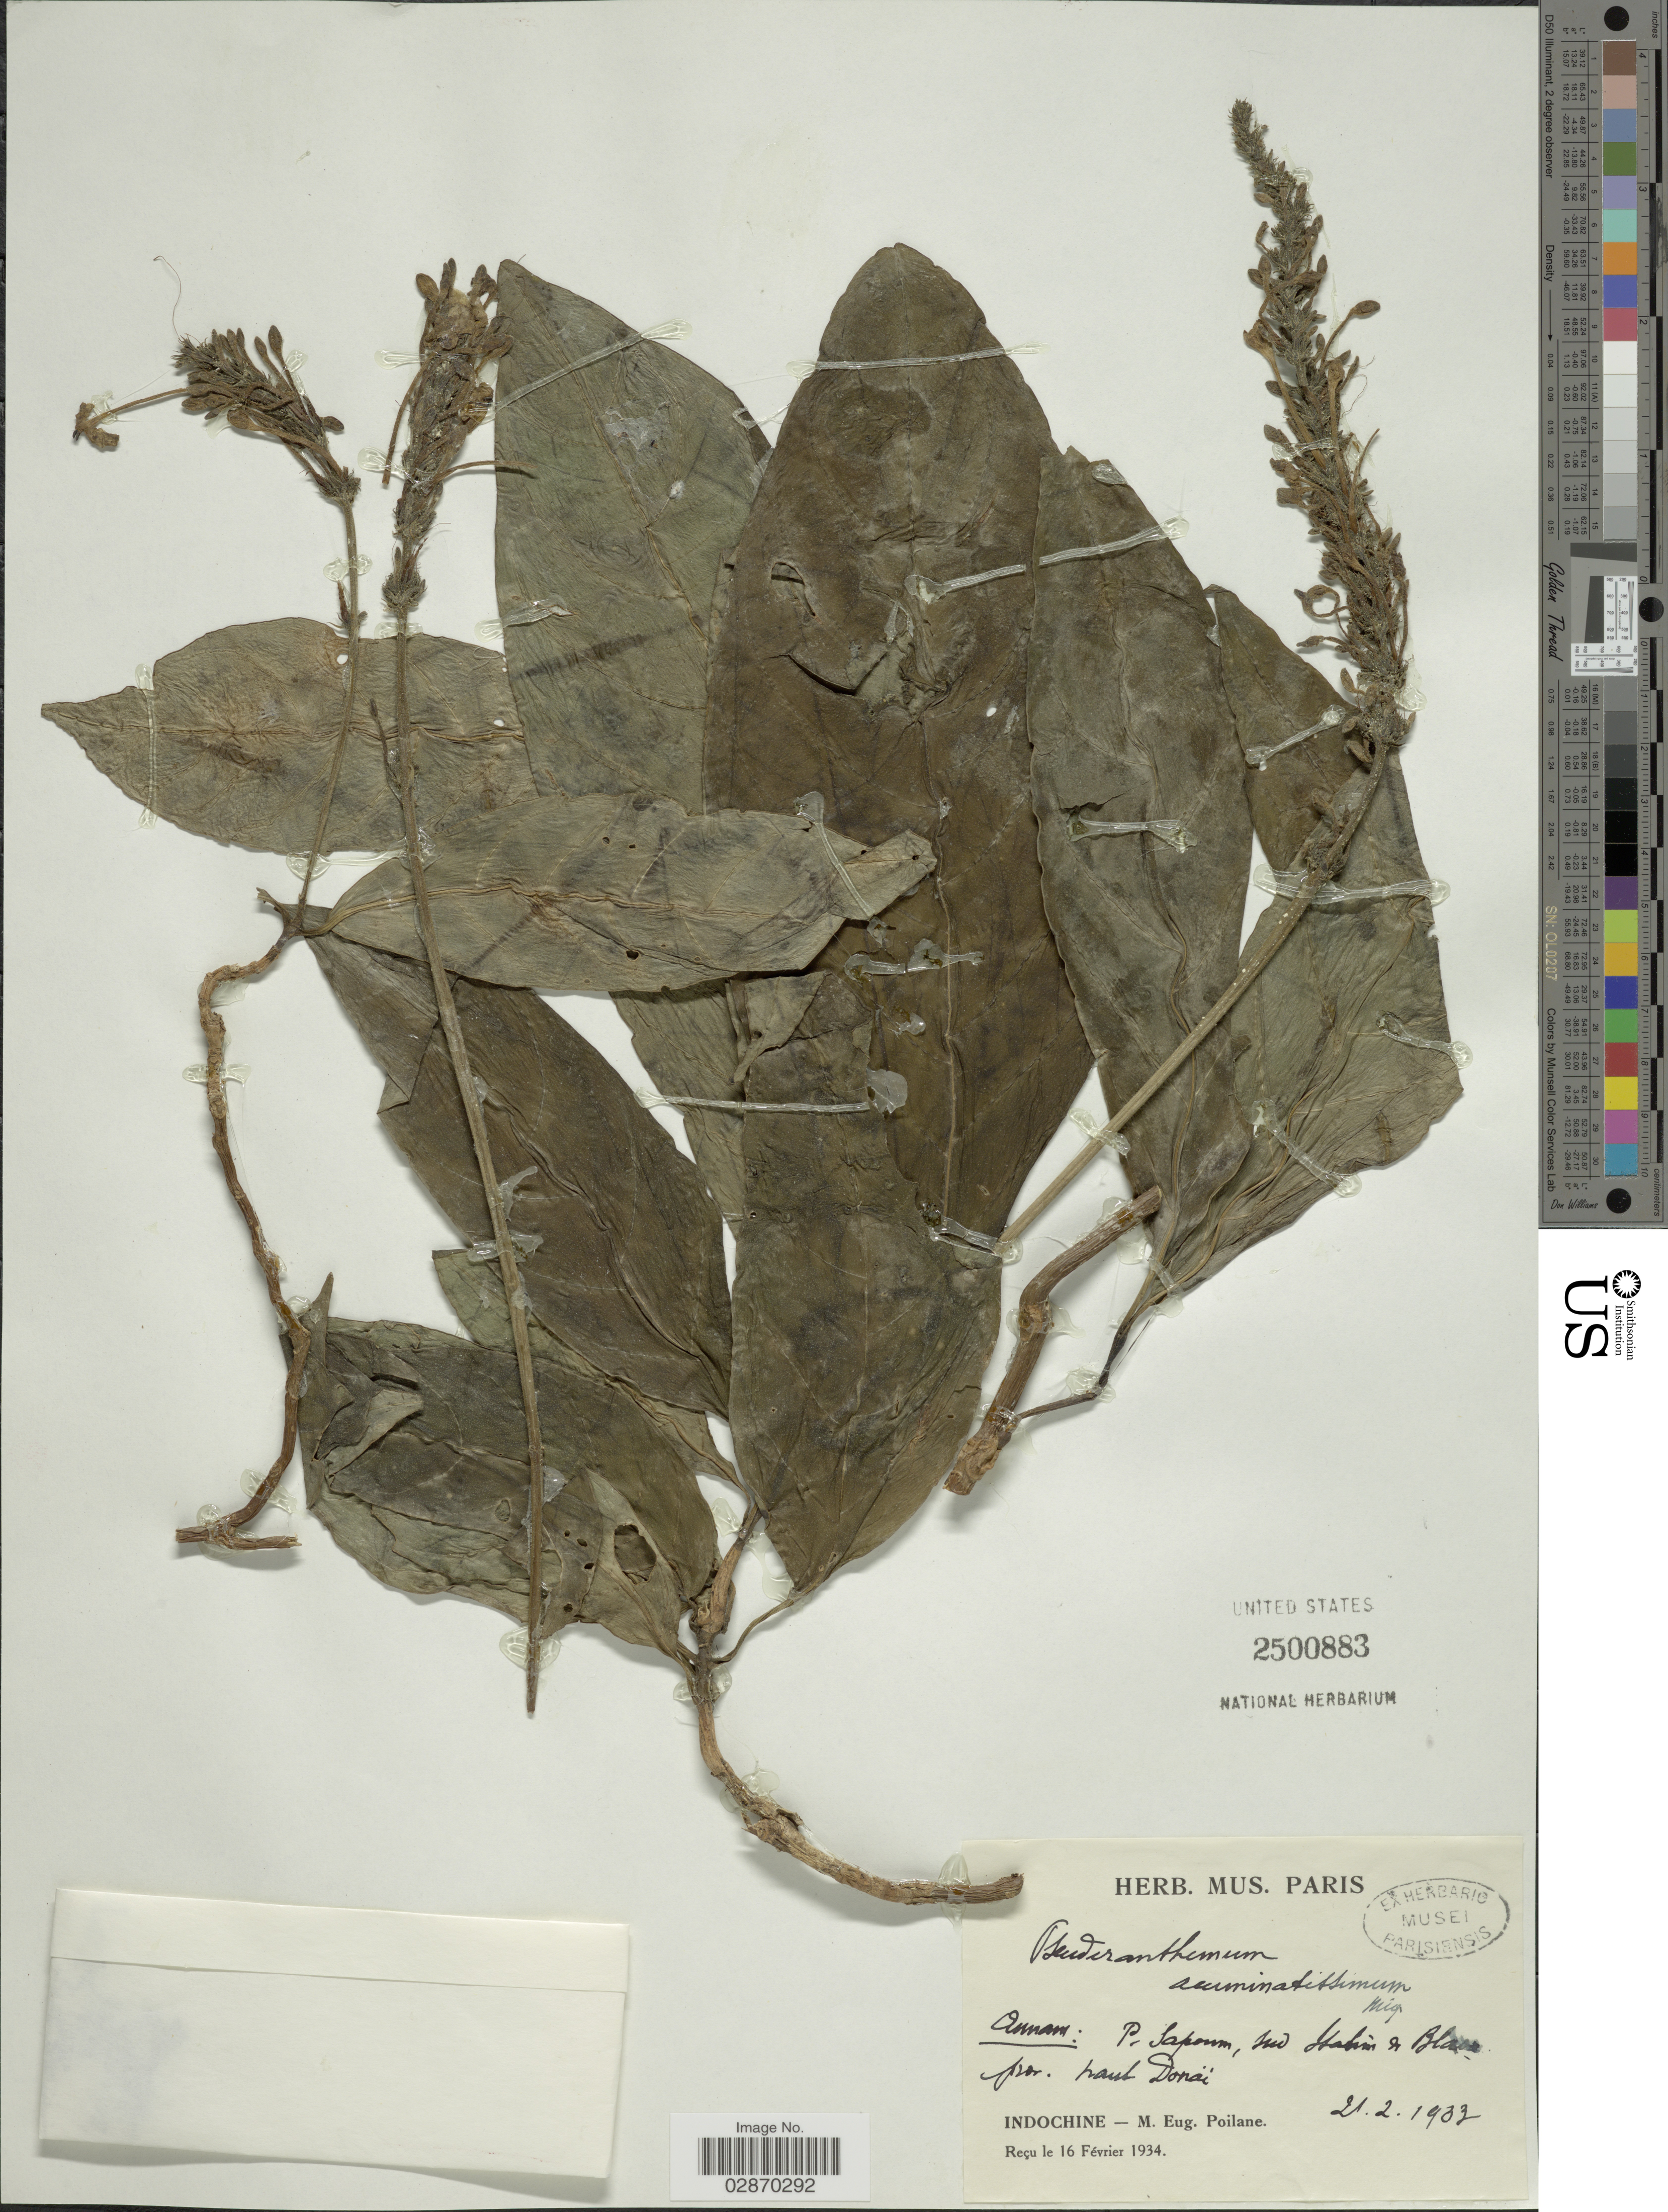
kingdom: Plantae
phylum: Tracheophyta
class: Magnoliopsida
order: Lamiales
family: Acanthaceae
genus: Pseuderanthemum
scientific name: Pseuderanthemum acuminatissimum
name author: (Miq.) Radlk.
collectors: M. Poilane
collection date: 1937-02-21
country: Vietnam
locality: Annam: P. Sapoum, SW Yalom & Blaoz, Prov. haut Donai. Indochine.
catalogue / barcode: US 2500883